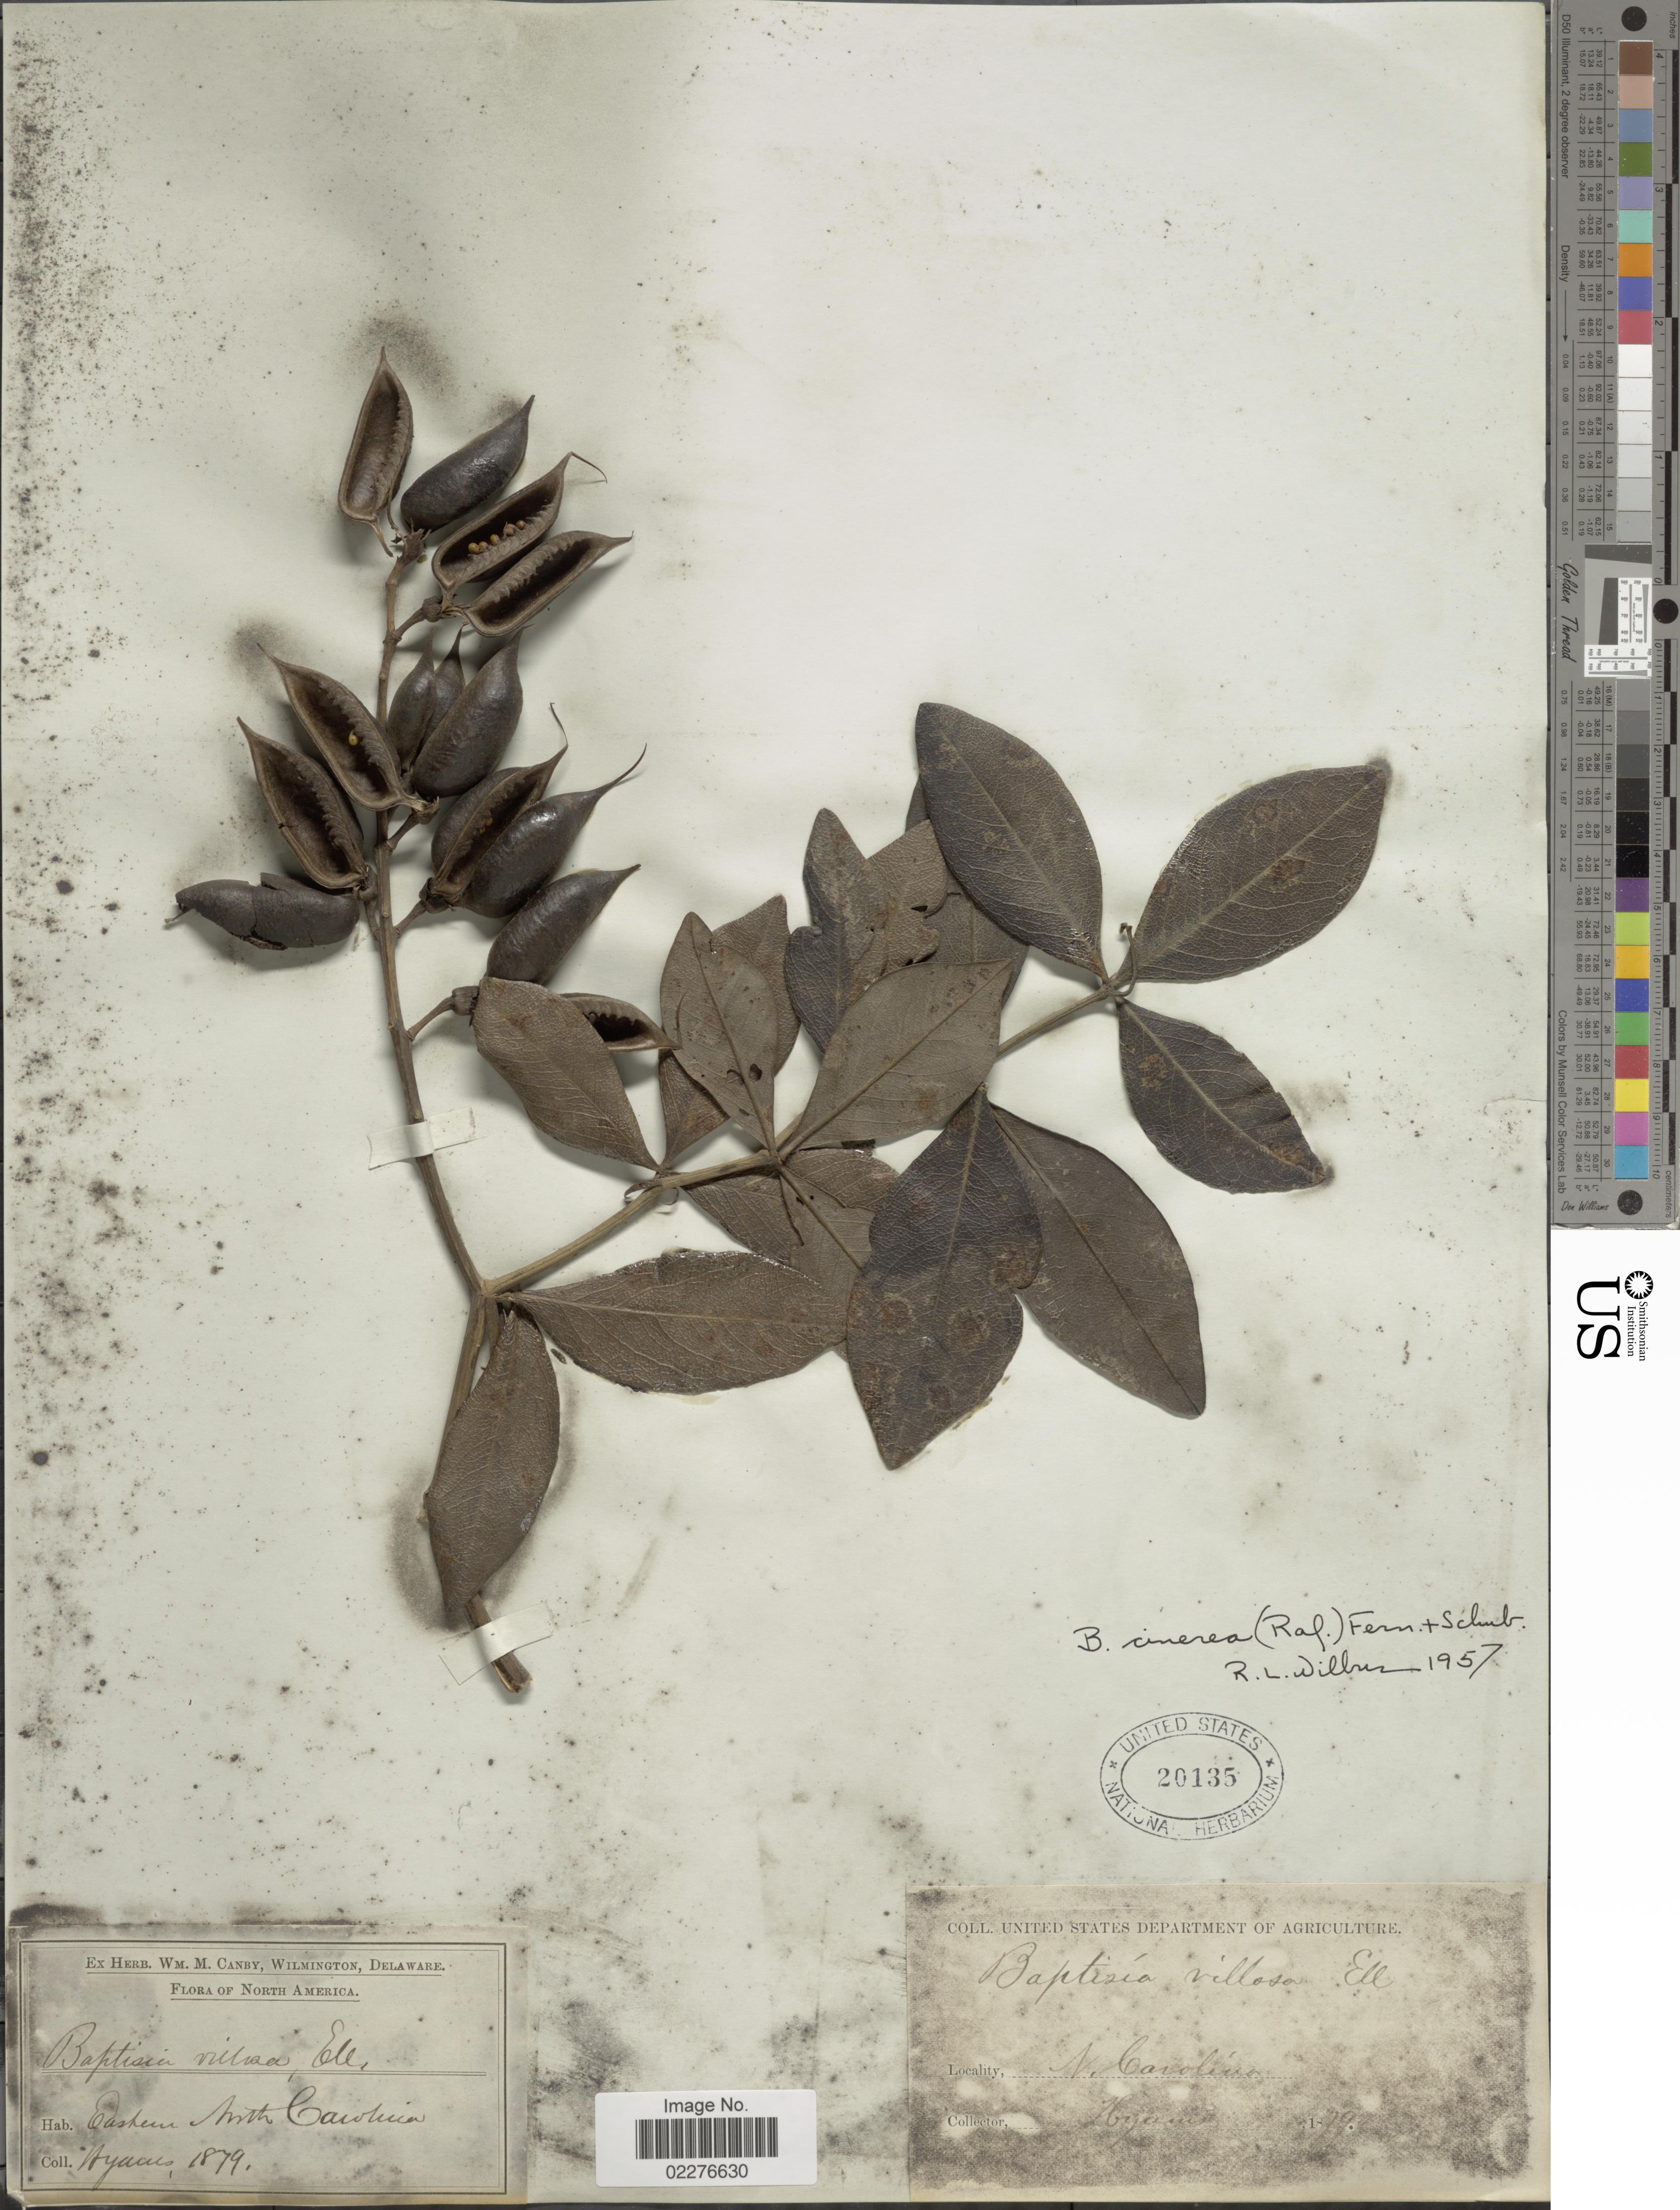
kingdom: Plantae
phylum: Tracheophyta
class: Magnoliopsida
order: Fabales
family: Fabaceae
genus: Baptisia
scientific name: Baptisia cinerea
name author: (Raf.) Fernald & B.G. Schub.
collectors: -. Hyams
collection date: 1879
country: United States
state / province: North Carolina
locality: Eastern North Carolina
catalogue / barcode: US 20135